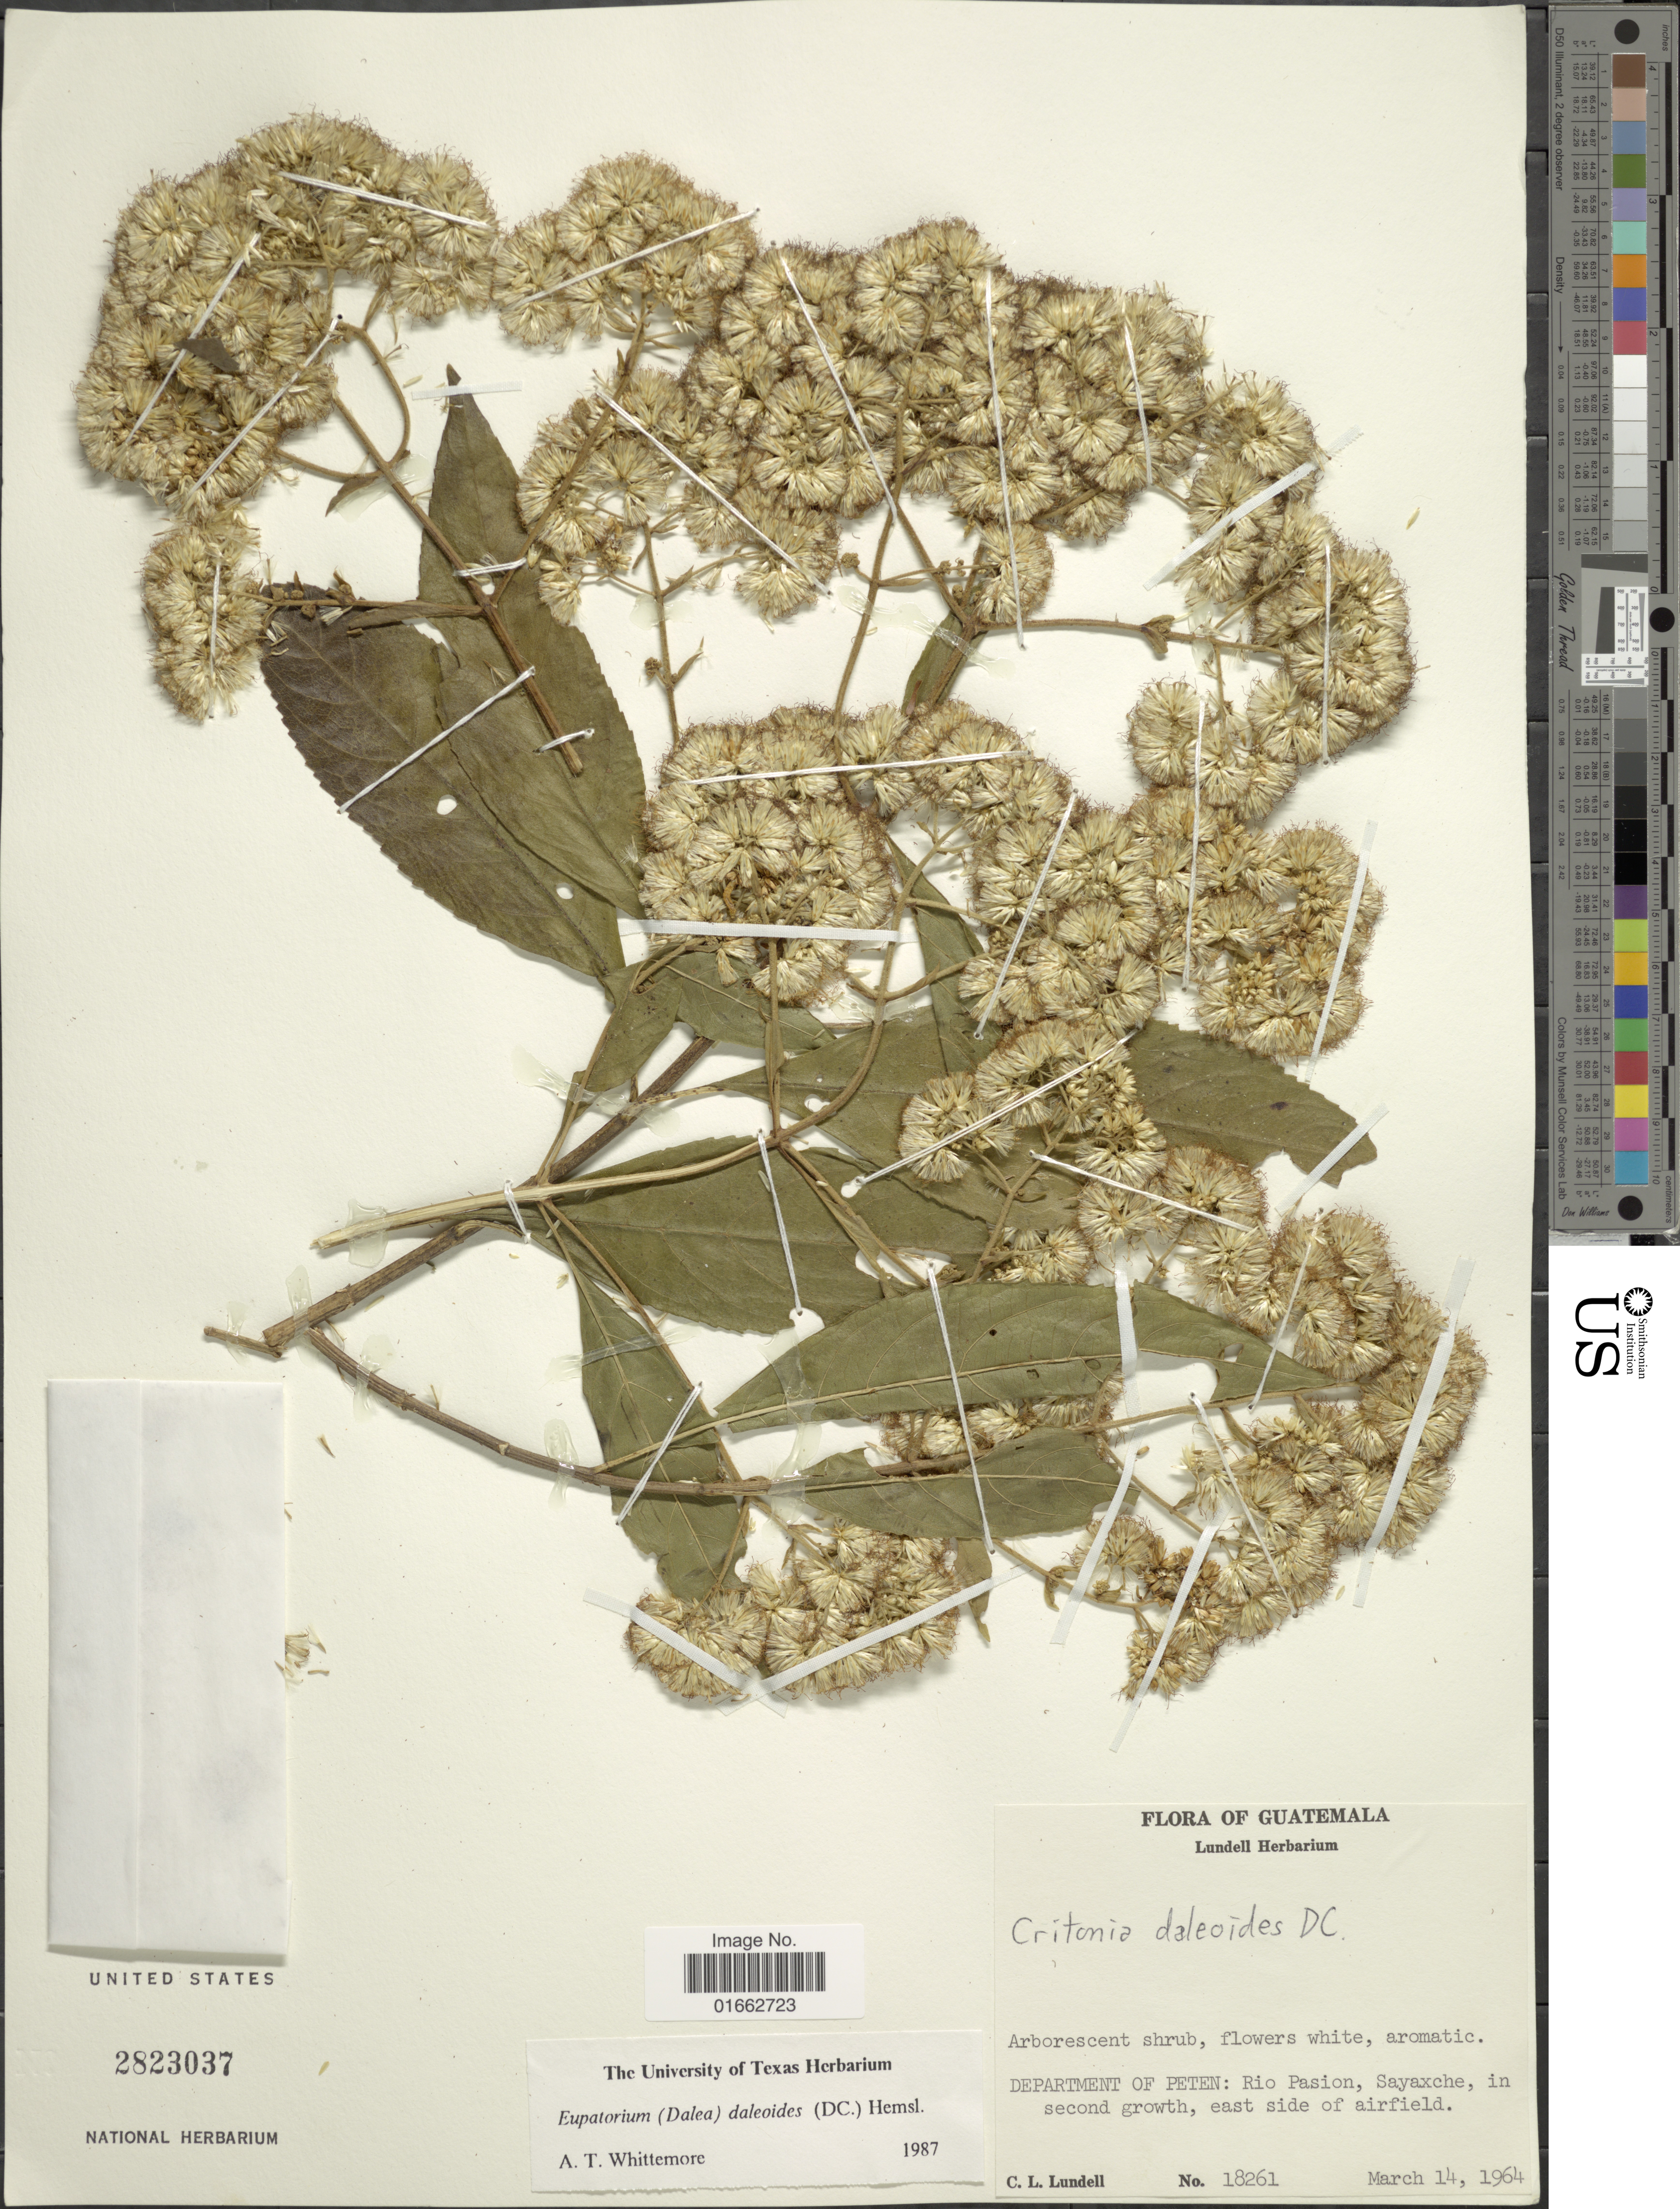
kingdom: Plantae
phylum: Tracheophyta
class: Magnoliopsida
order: Asterales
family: Asteraceae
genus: Critonia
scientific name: Critonia daleoides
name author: DC.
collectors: C. L. Lundell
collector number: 18261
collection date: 1964-03-14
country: Guatemala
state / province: El Petén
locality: Rio Pasion, Sayaxche, in second growth, east side of airfield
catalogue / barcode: US 2823037